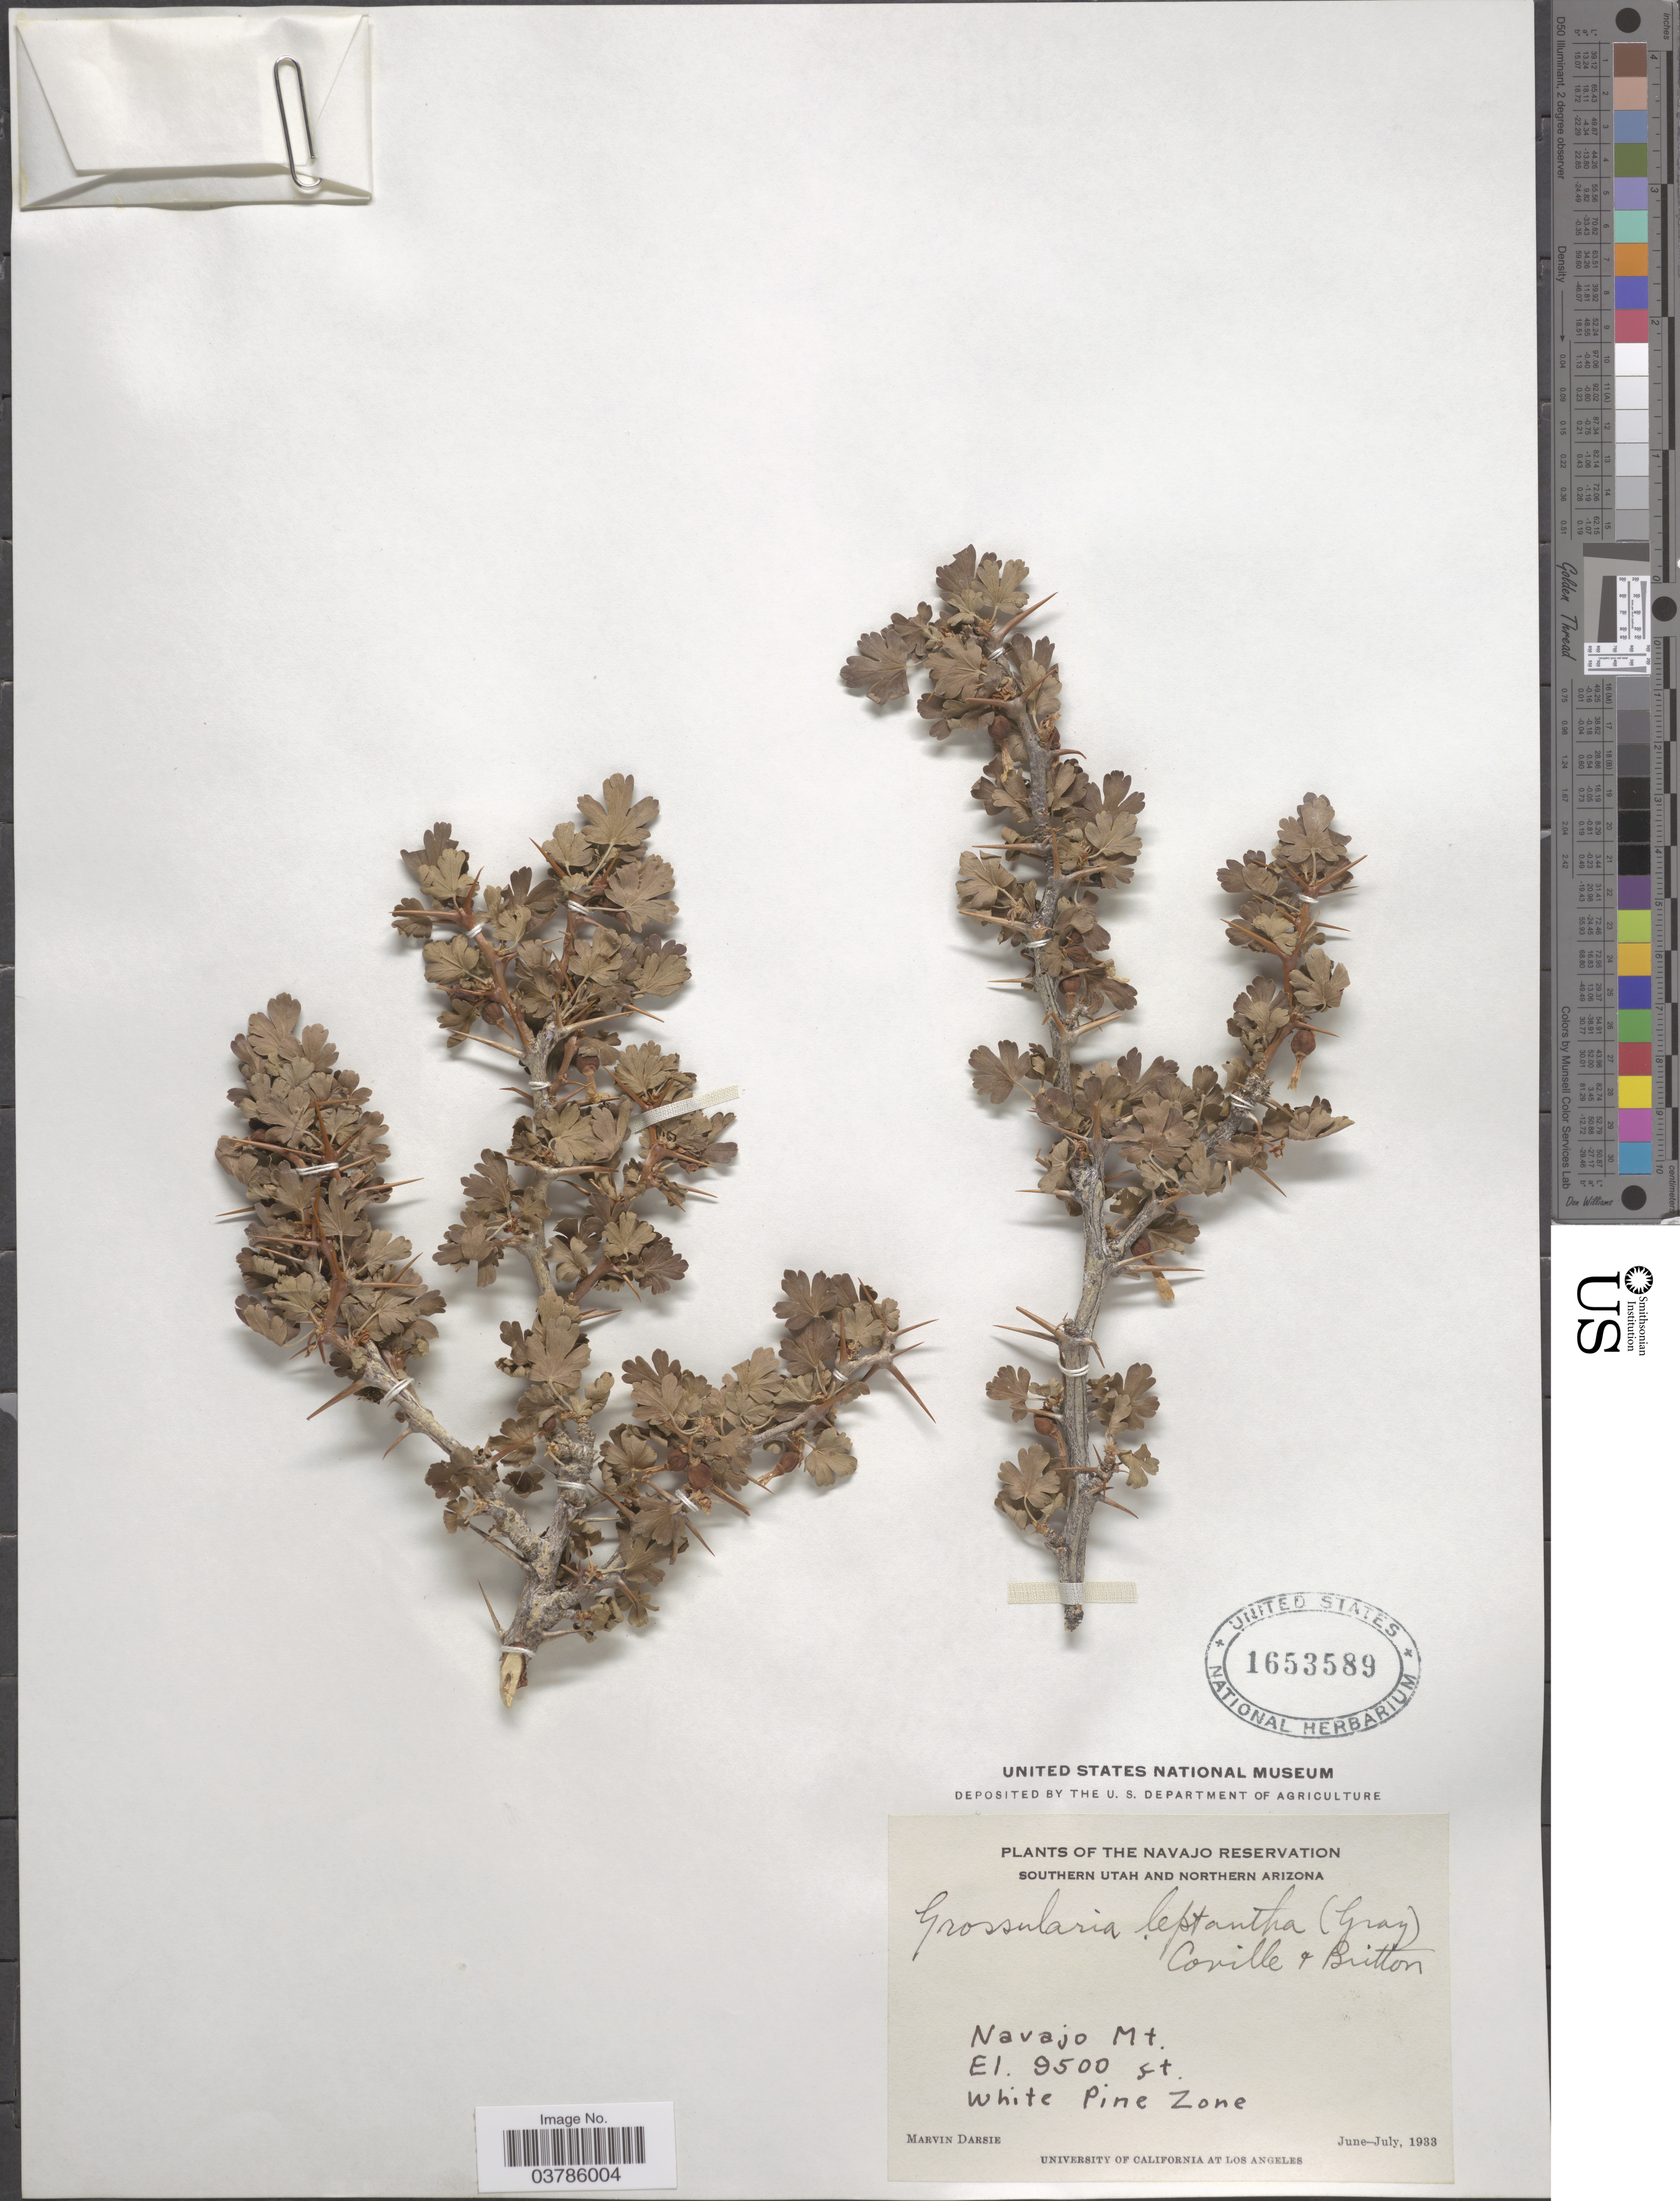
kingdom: Plantae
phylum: Tracheophyta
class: Magnoliopsida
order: Saxifragales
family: Grossulariaceae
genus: Ribes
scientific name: Ribes leptanthum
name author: A. Gray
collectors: M. Darsie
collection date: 1933-06/1933-07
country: United States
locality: Navajo Reservation. Southern Utah and Northern Arizona. Navajo Mt. White Pine Zone.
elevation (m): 2896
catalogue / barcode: US 1653589